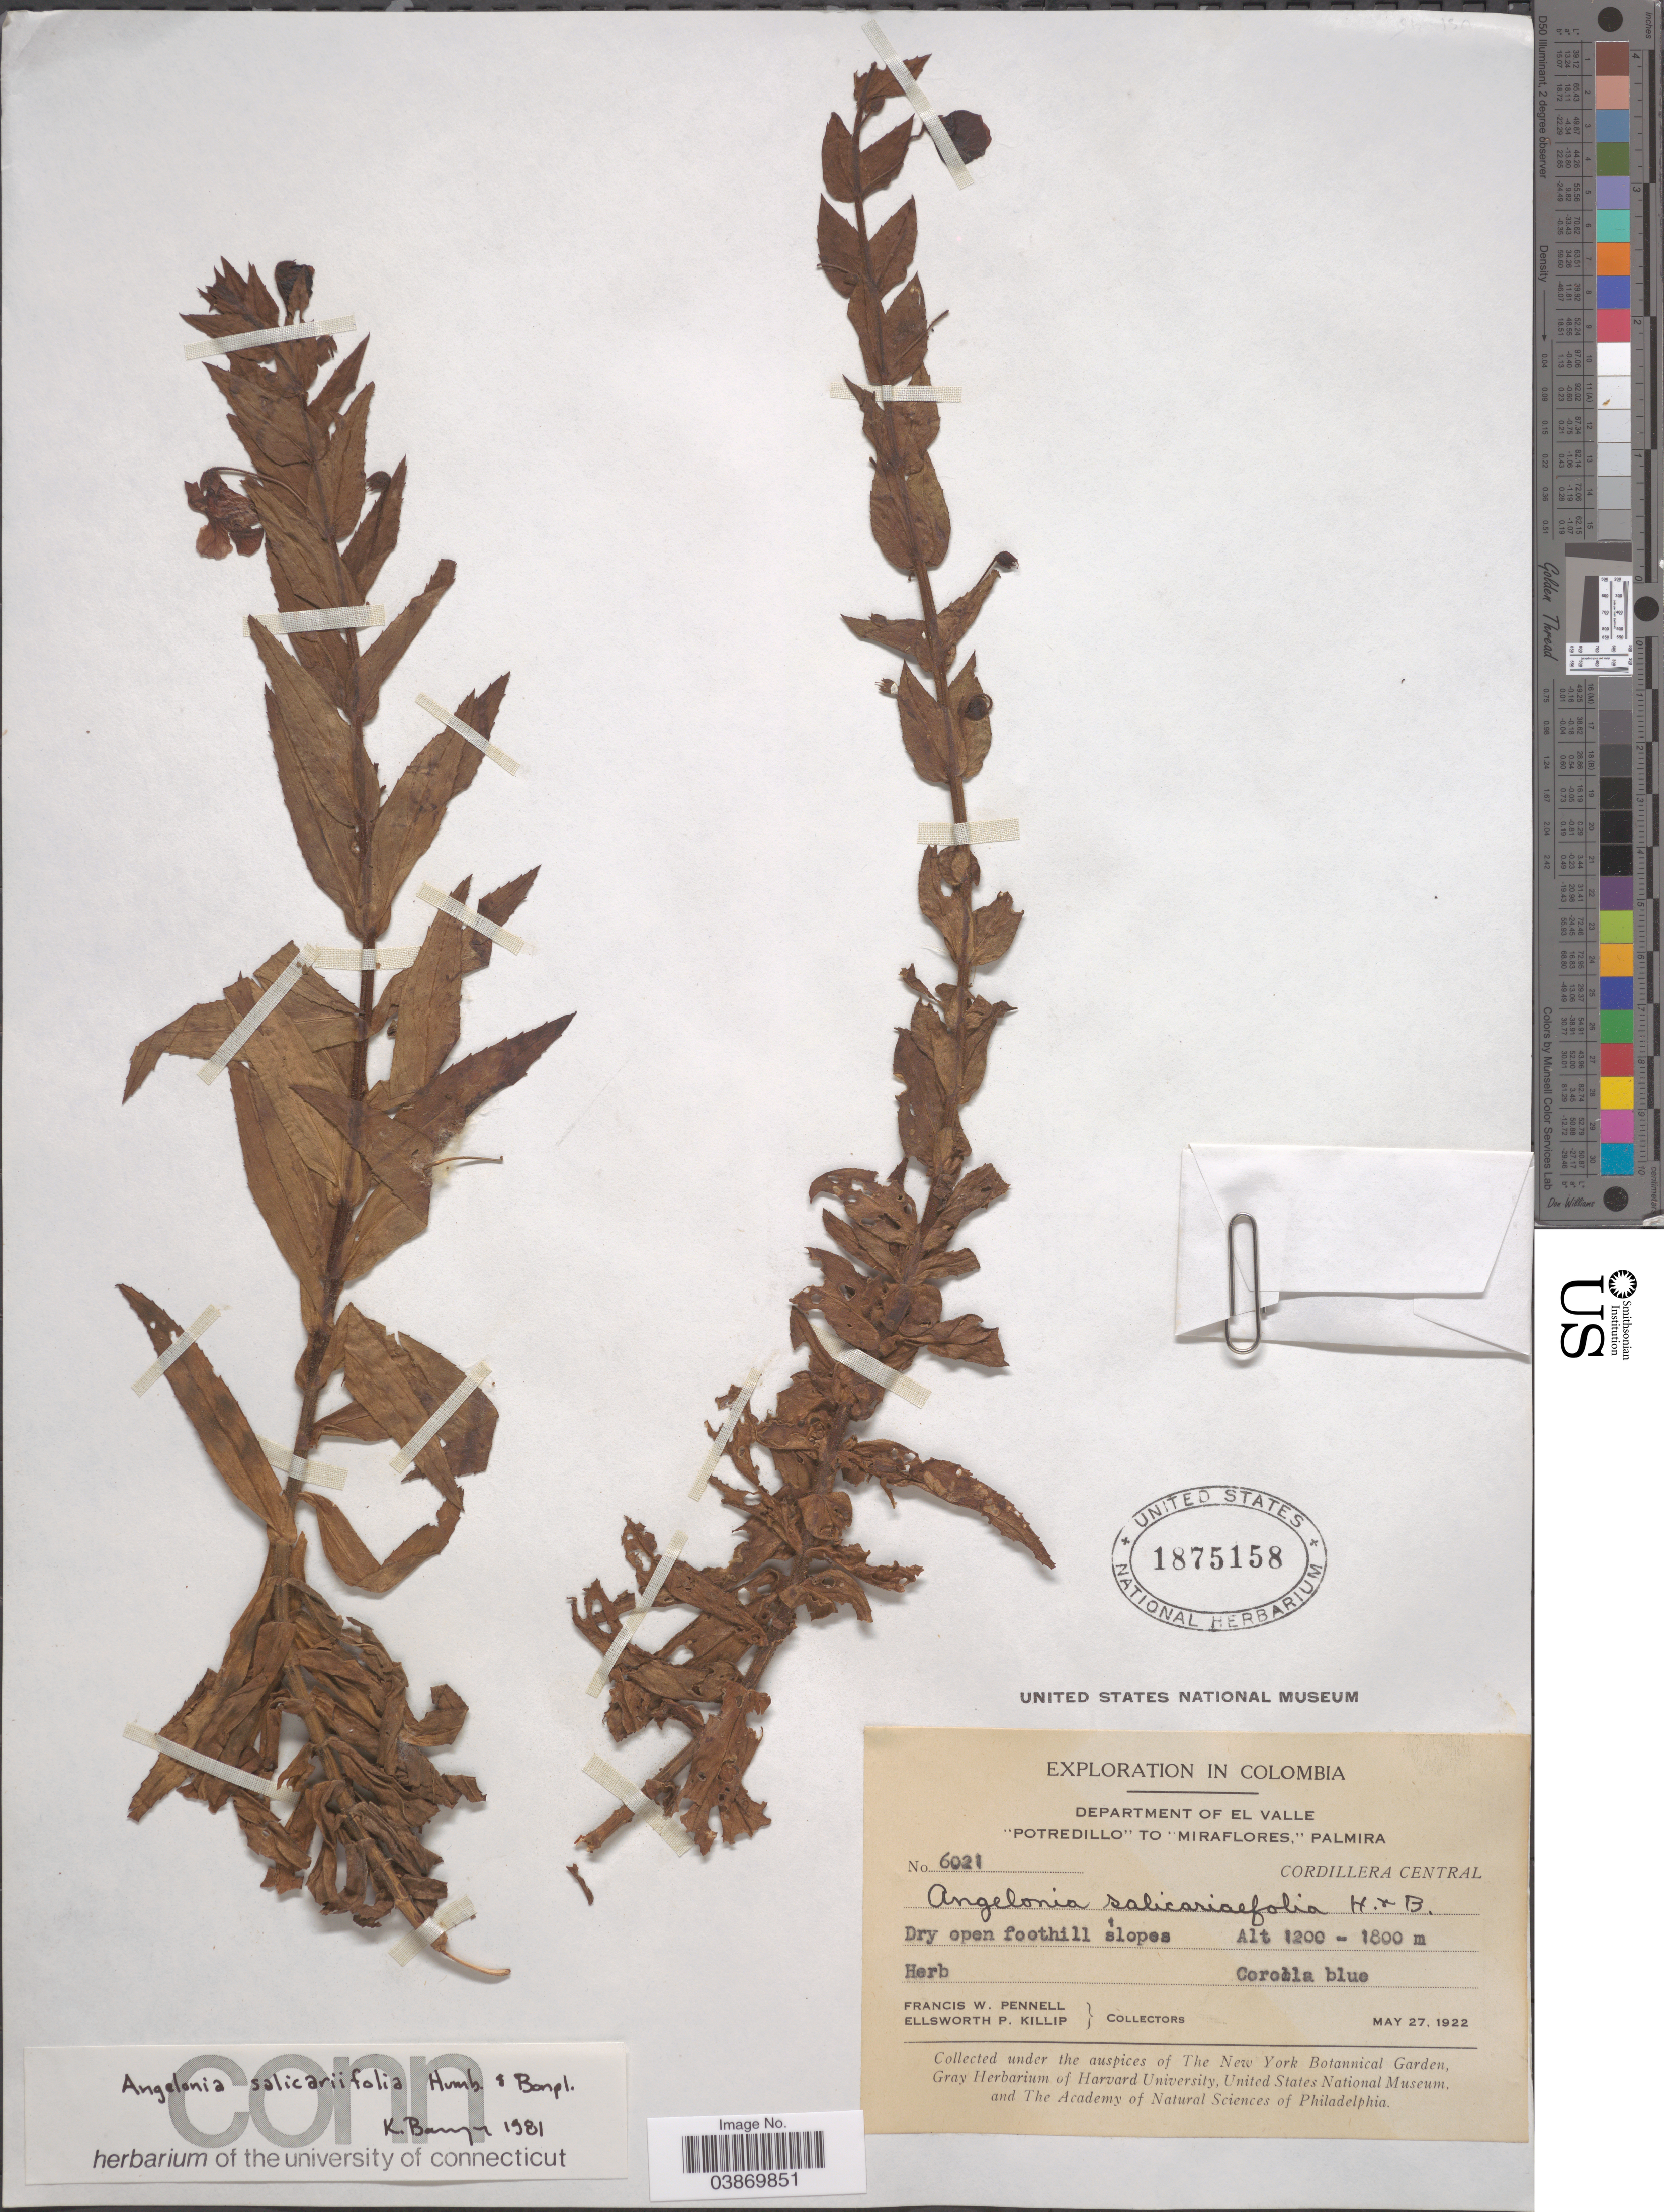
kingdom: Plantae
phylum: Tracheophyta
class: Magnoliopsida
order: Lamiales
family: Plantaginaceae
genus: Angelonia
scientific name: Angelonia salicariifolia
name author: Bonpl.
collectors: F. W. Pennell & E. P. Killip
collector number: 6021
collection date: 1922-05-27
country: Colombia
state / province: Valle del Cauca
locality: Department of El Valle. "Potredillo" to "Miraflores" Palmira. Cordillera Central.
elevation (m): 1200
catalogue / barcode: US 1875158